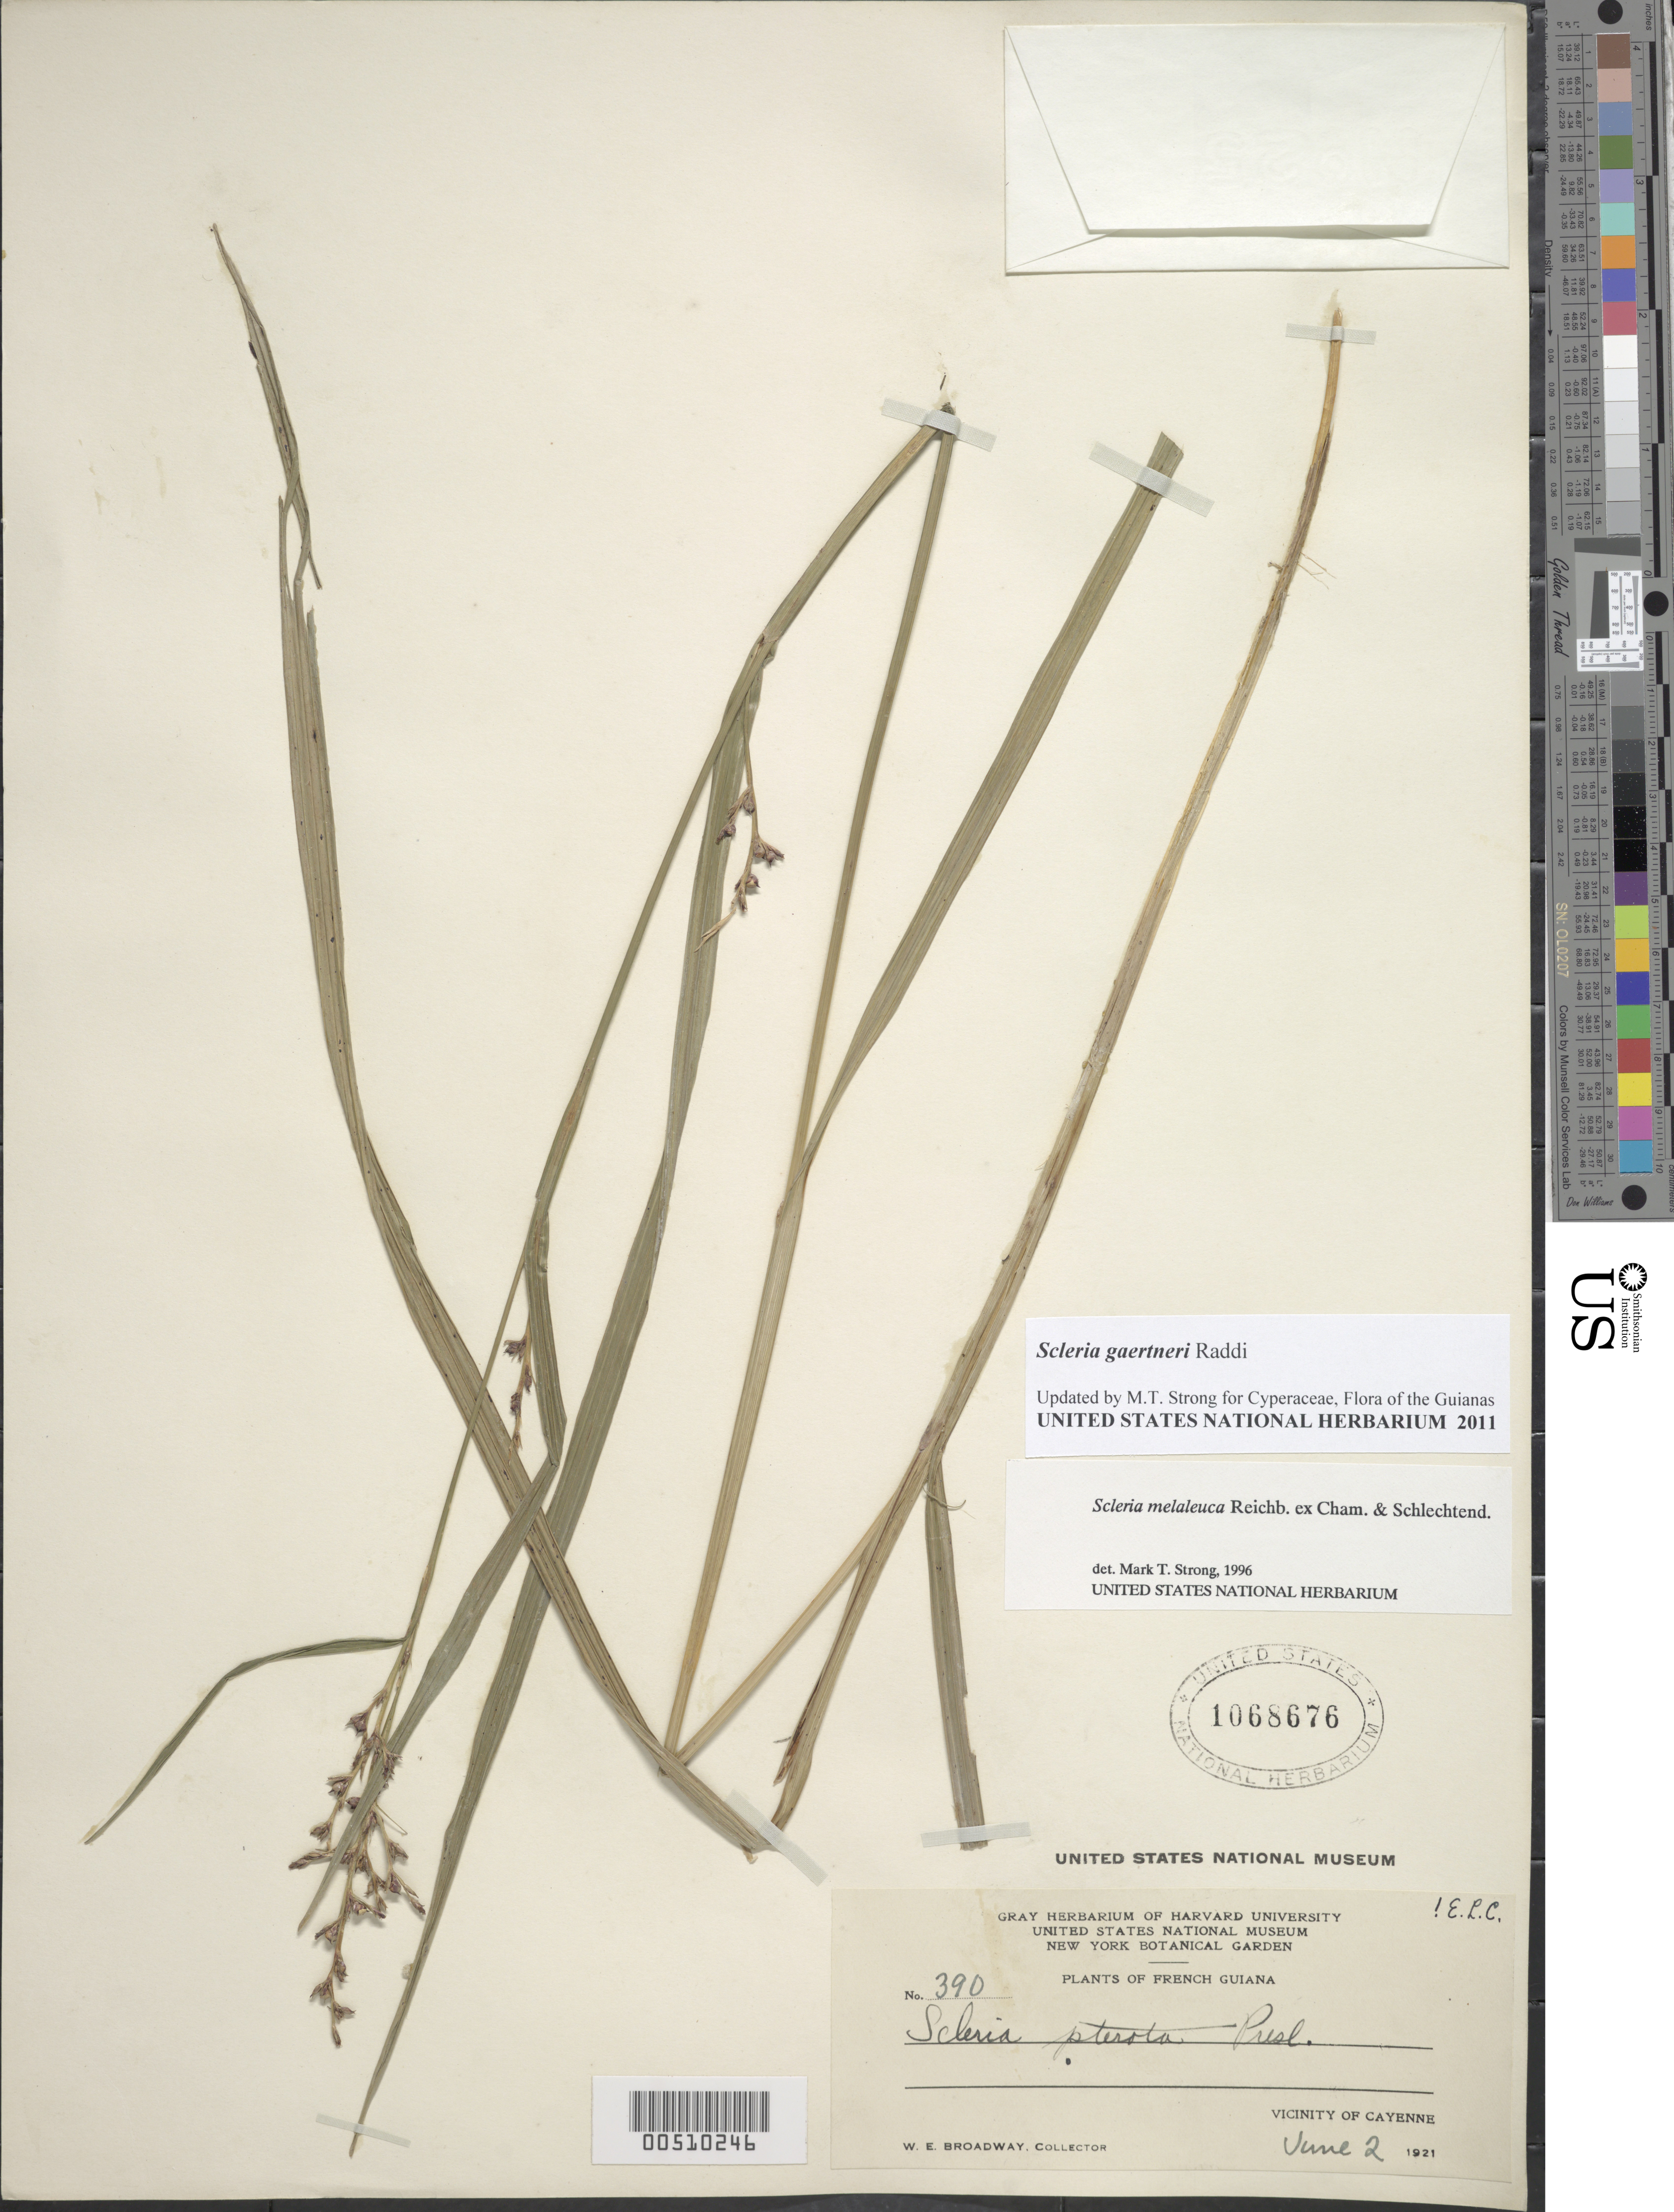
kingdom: Plantae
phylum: Tracheophyta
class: Liliopsida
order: Poales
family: Cyperaceae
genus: Scleria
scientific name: Scleria gaertneri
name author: Raddi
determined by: Strong, Mark T., (BOT), Smithsonian Institution - National Museum of Natural History (UNITED STATES)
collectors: W. E. Broadway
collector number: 390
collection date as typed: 02 Jun 1921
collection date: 1921-06-02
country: French Guiana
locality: Vicinity of Cayenne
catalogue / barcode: US 1068676